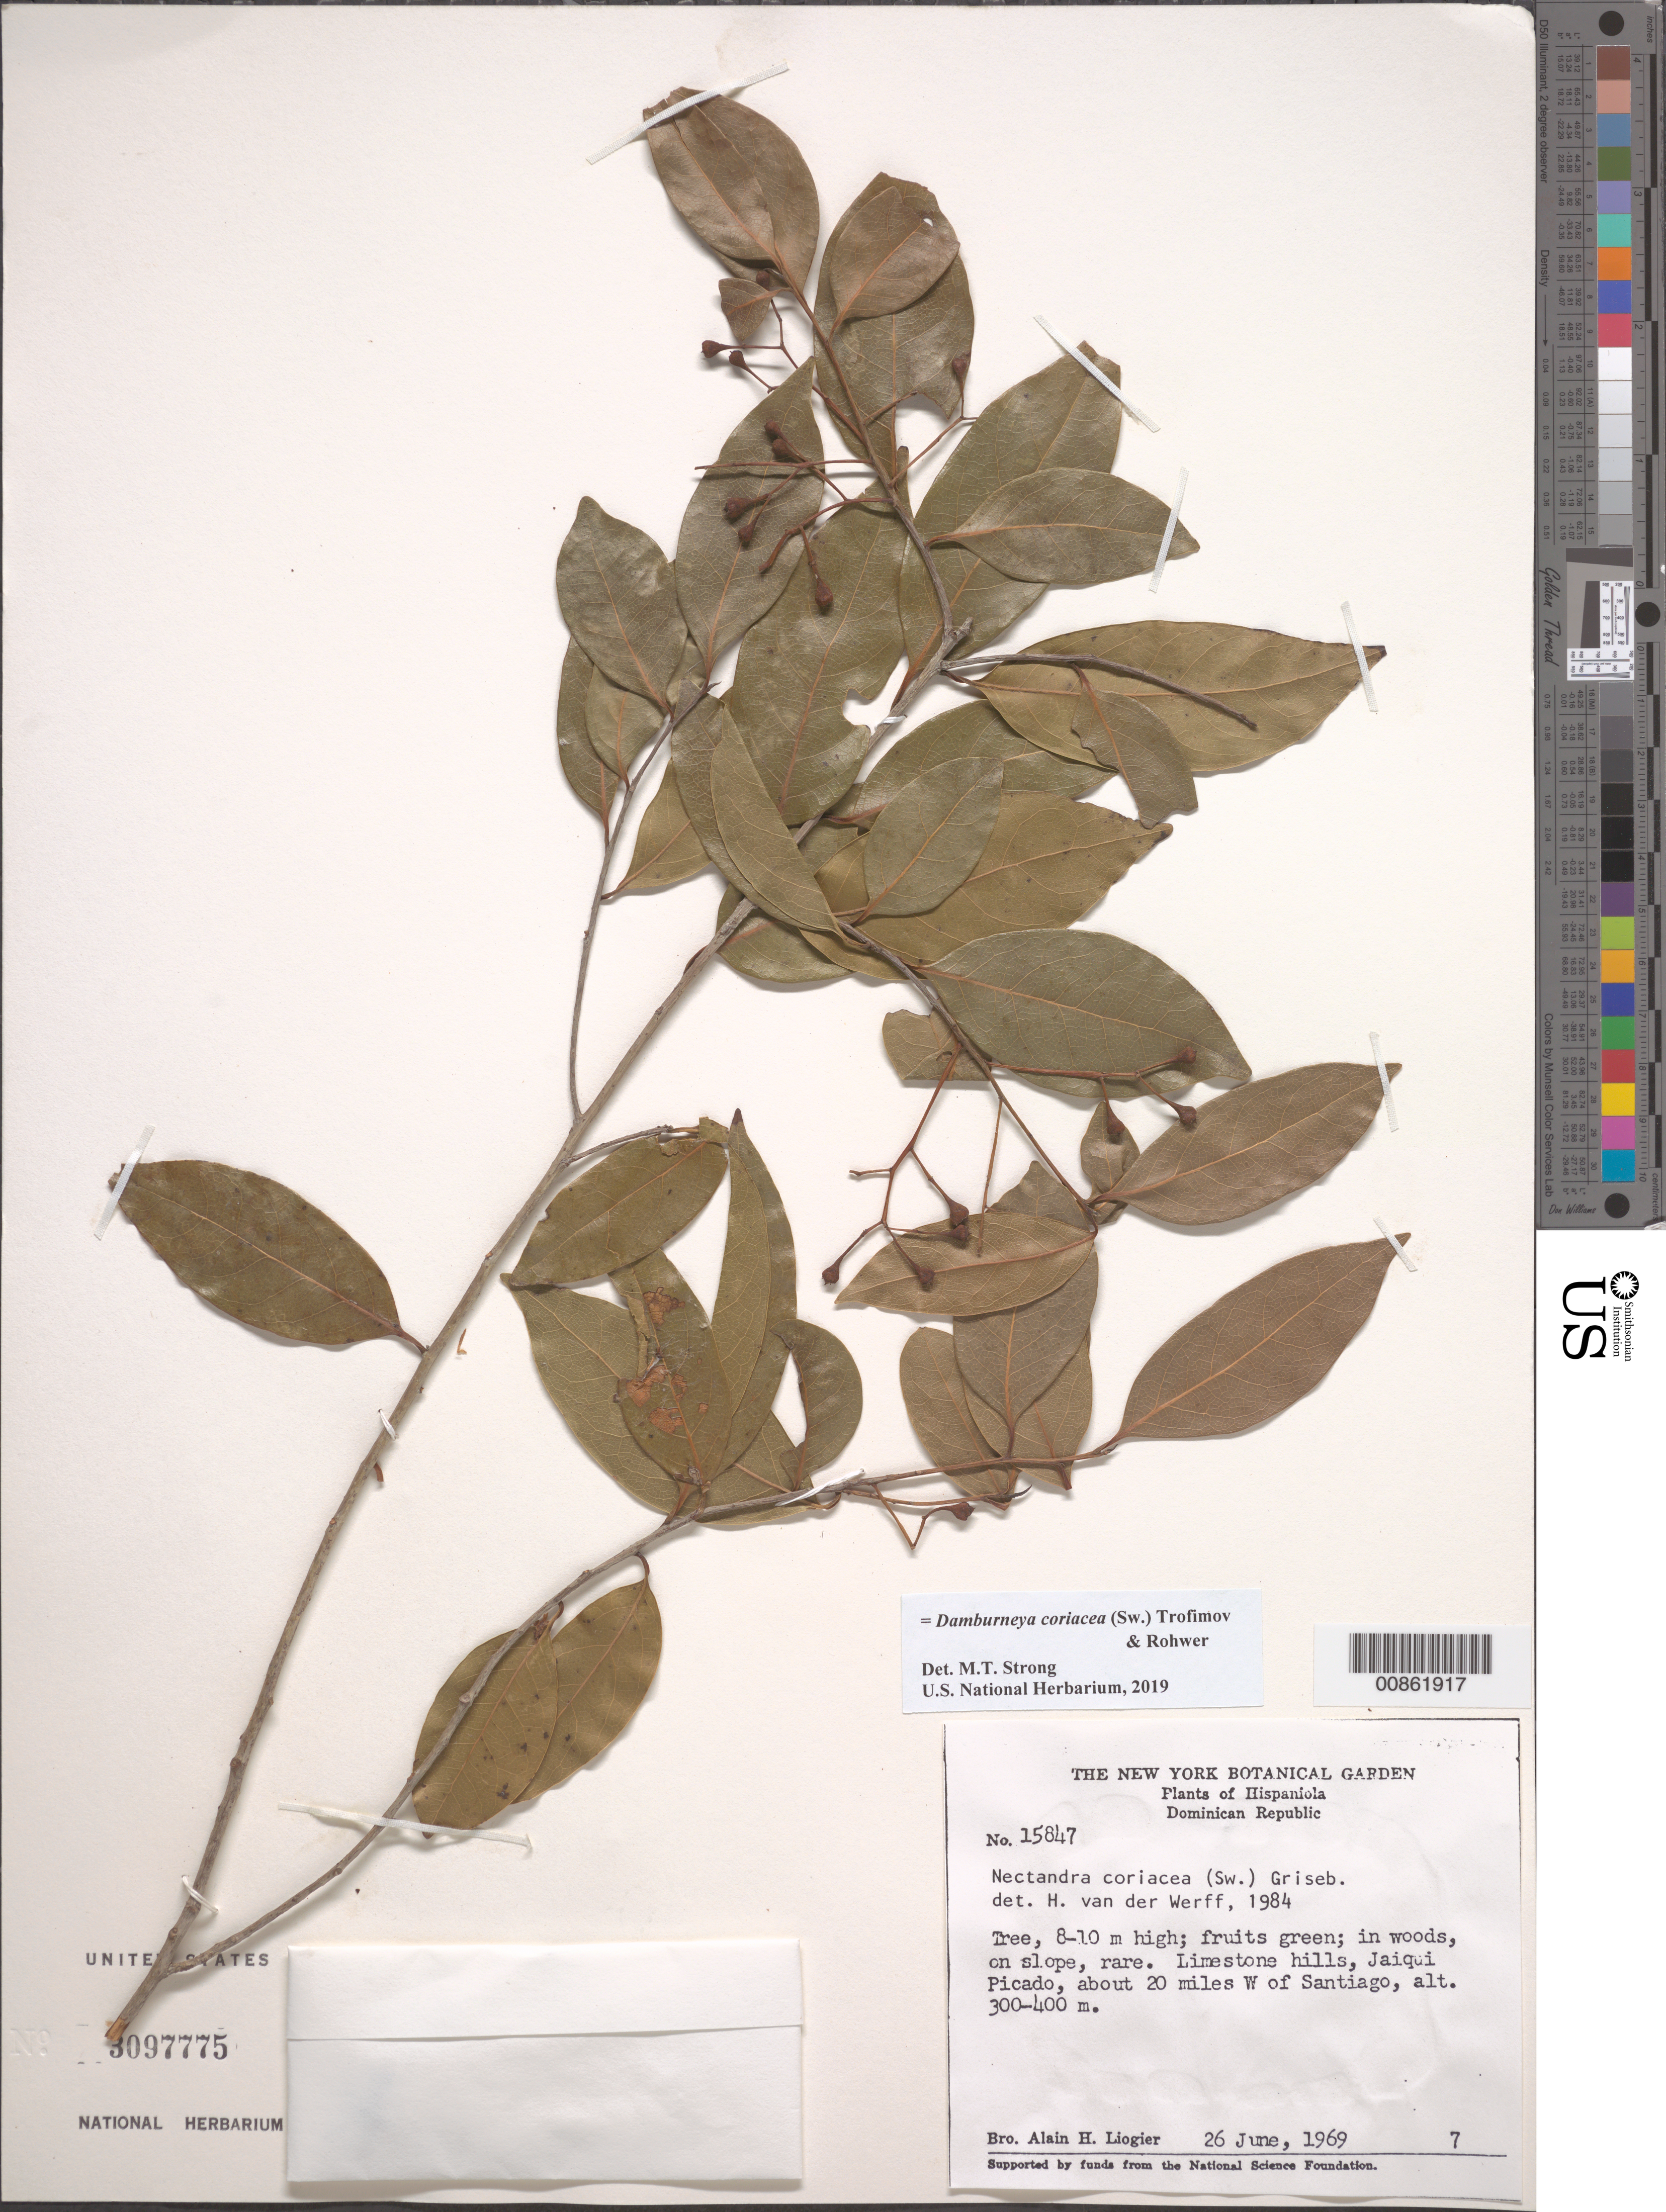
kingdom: Plantae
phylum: Tracheophyta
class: Magnoliopsida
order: Laurales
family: Lauraceae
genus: Damburneya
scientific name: Damburneya coriacea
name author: (Sw.) Trofimov & Rohwer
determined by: Strong, M. T., (US), Smithsonian Institution - National Museum of Natural History (UNITED STATES)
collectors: A. H. Liogier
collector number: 15847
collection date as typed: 26 Jun 1969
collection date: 1969-06-26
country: Dominican Republic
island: Hispaniola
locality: Jaiquí Picado, about 20 miles W of Santiago.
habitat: In woods, on slope.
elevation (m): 300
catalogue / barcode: US 3097775